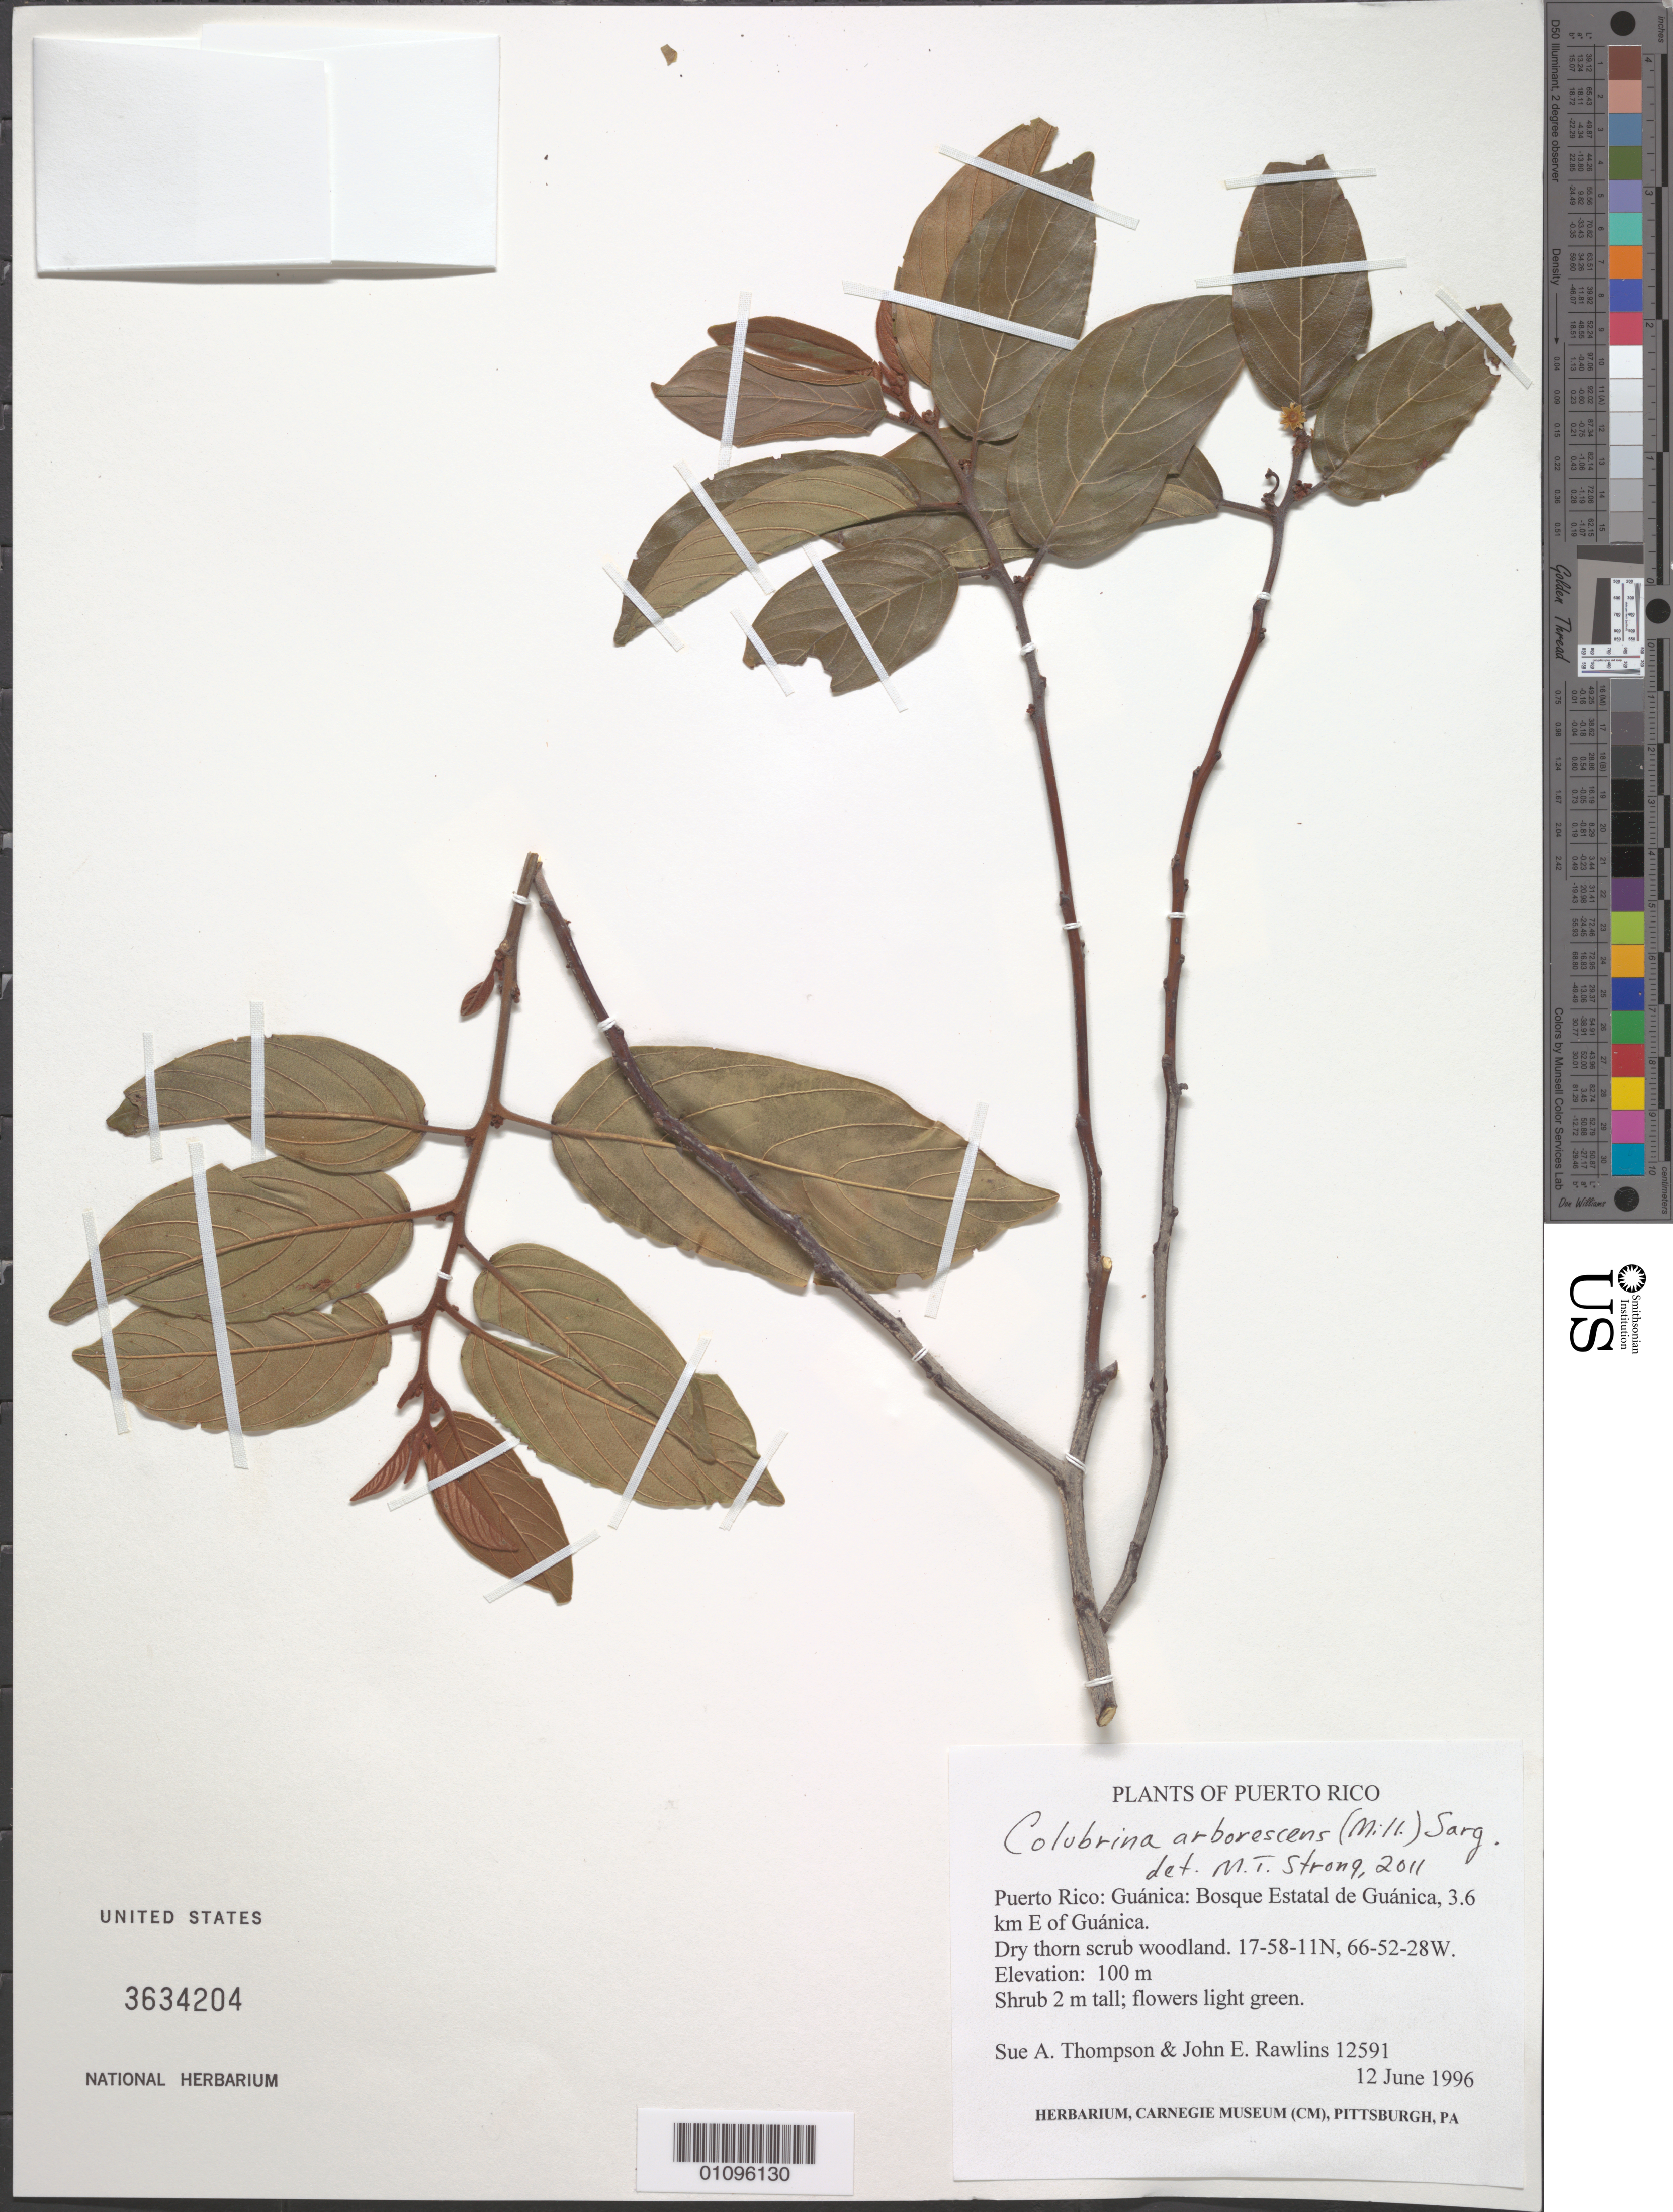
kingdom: Plantae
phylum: Tracheophyta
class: Magnoliopsida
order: Rosales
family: Rhamnaceae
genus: Colubrina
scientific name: Colubrina arborescens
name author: (Mill.) Sarg.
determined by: Strong, M. T., (US), Smithsonian Institution - National Museum of Natural History (UNITED STATES)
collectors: S. A. Thompson & J. Rawlins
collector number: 12591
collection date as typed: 12 Jun 1996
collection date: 1996-06-12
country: Puerto Rico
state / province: Guánica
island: Puerto Rico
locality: Bosque Estatal de Guánica, 3.6 km E of Guánica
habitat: Dry thorn scrub woodland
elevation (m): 100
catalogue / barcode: US 3634204